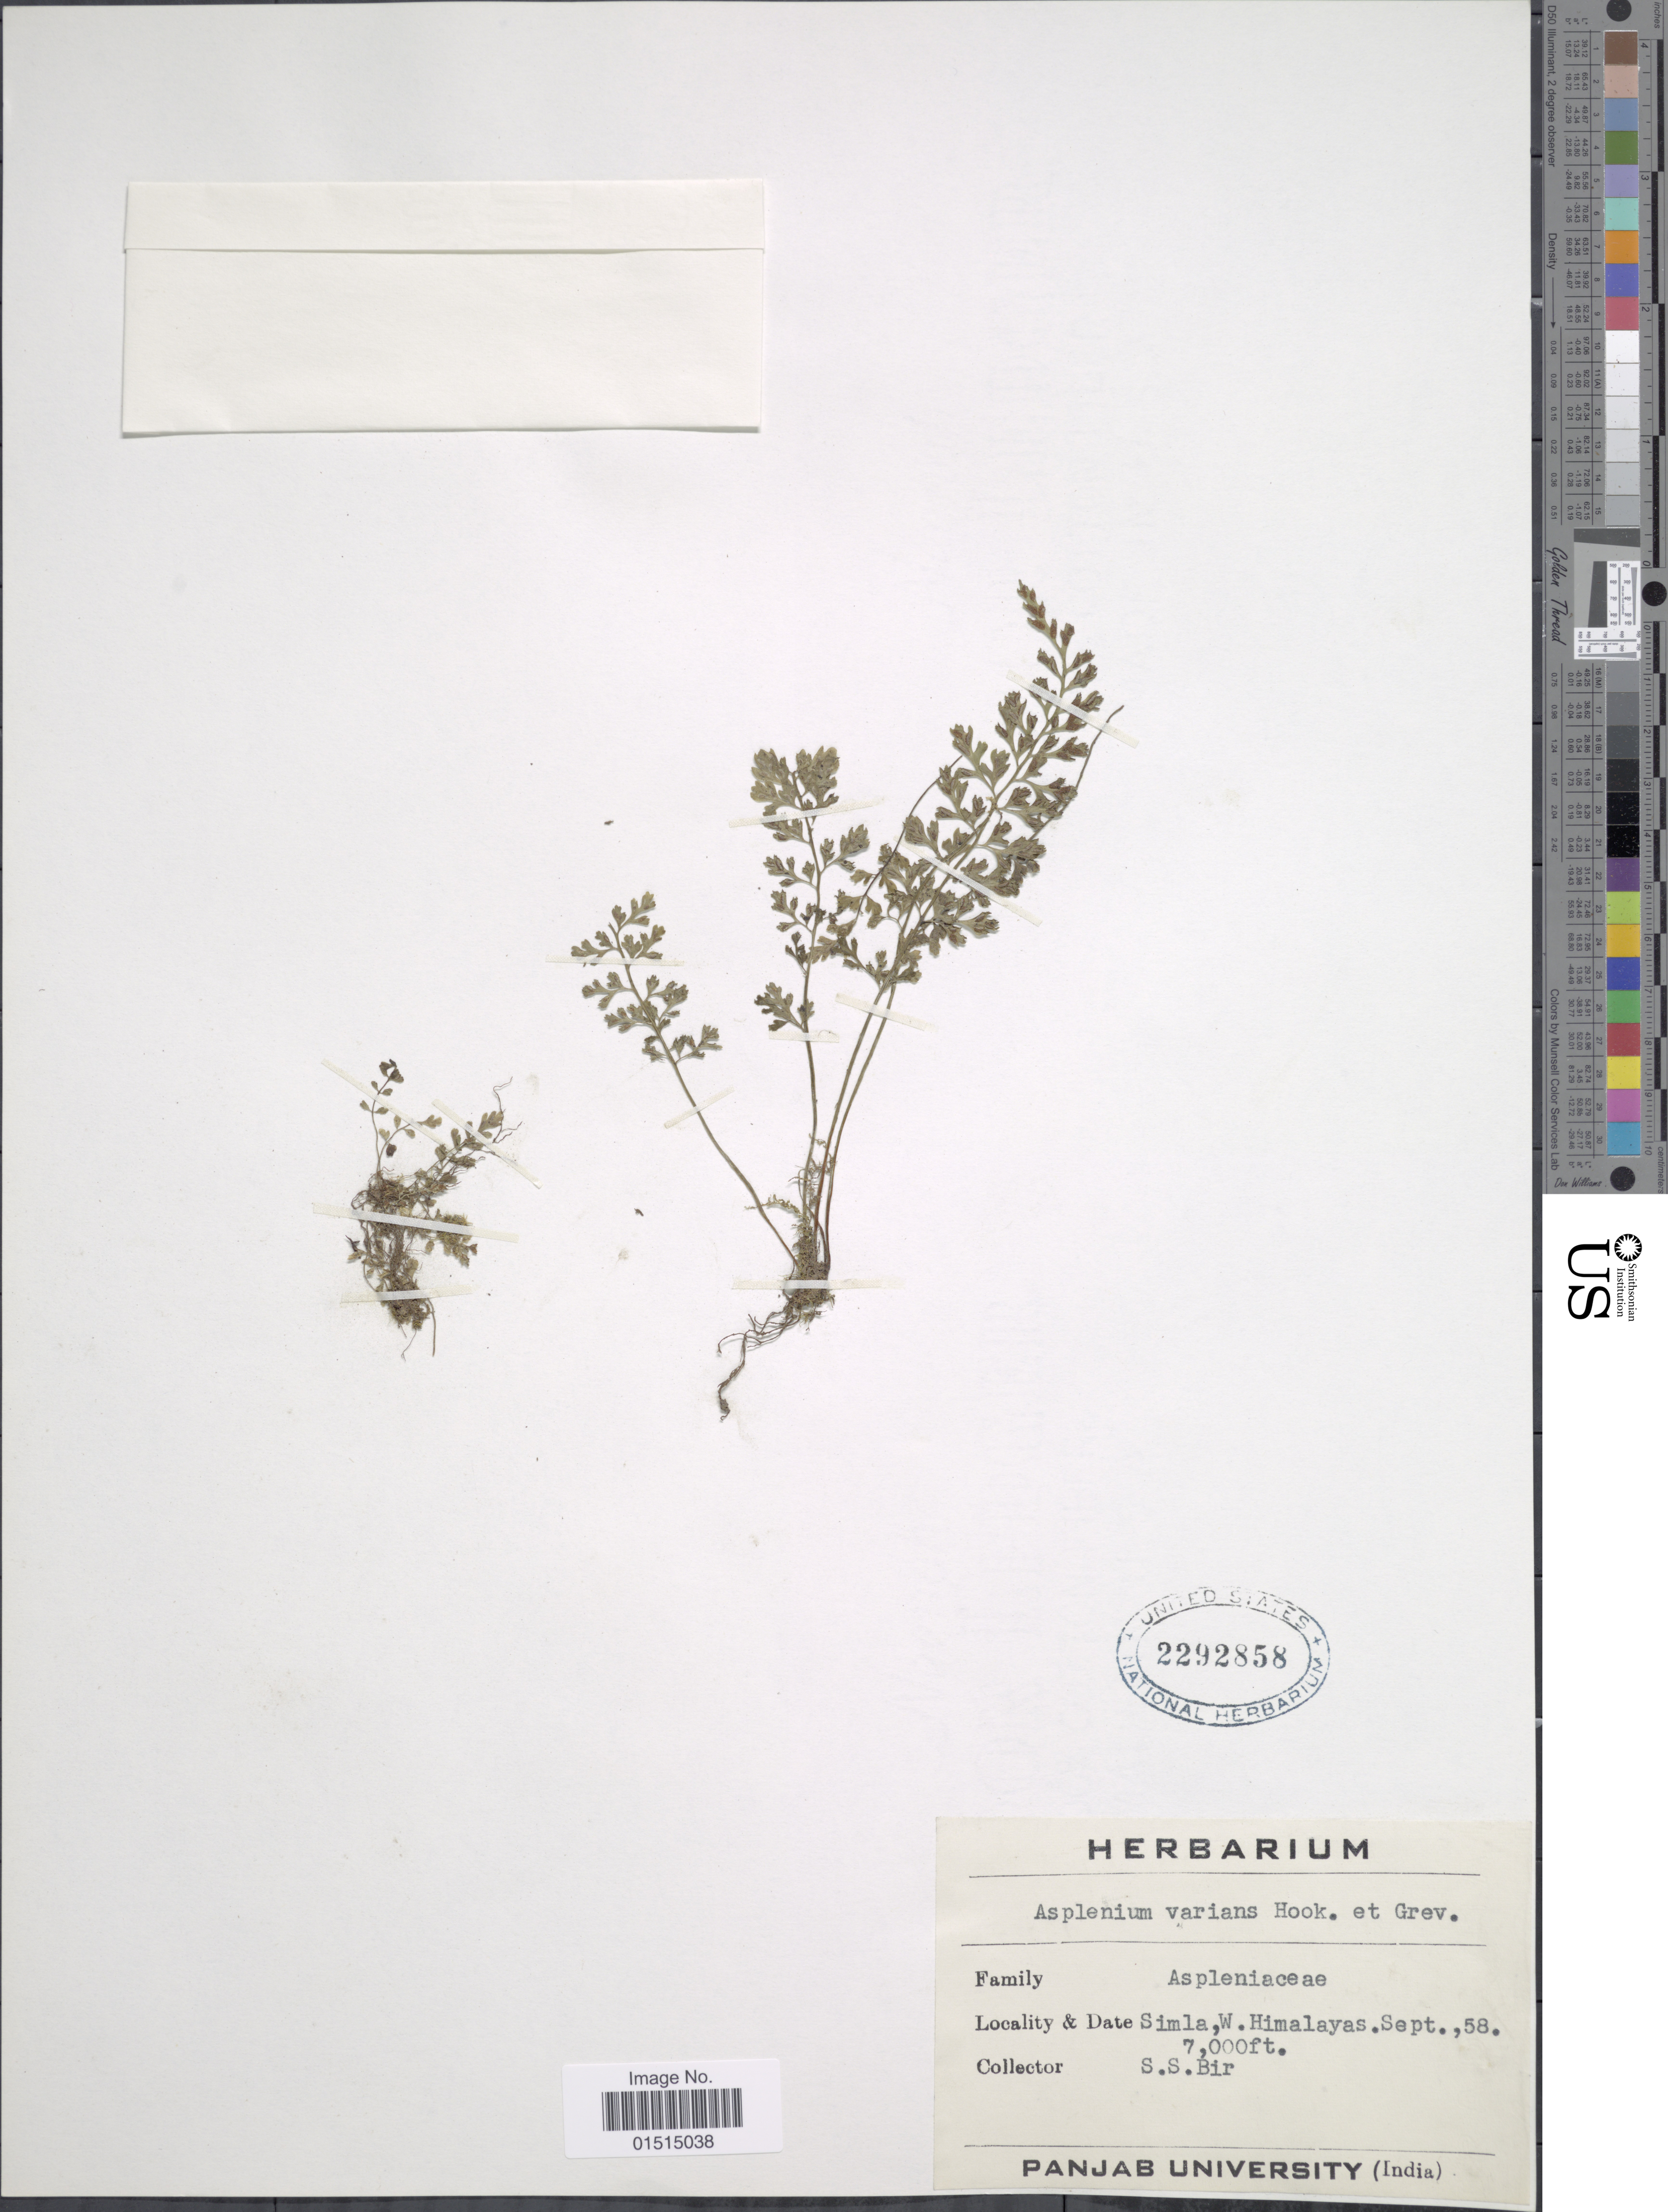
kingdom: Plantae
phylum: Tracheophyta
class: Polypodiopsida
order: Polypodiales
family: Aspleniaceae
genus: Asplenium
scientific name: Asplenium laciniatum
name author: D. Don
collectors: S. S. Bir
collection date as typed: Transcribed d/m/y: /9/58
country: India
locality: Simla, W. Himalayas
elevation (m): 2134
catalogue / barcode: US 2292858